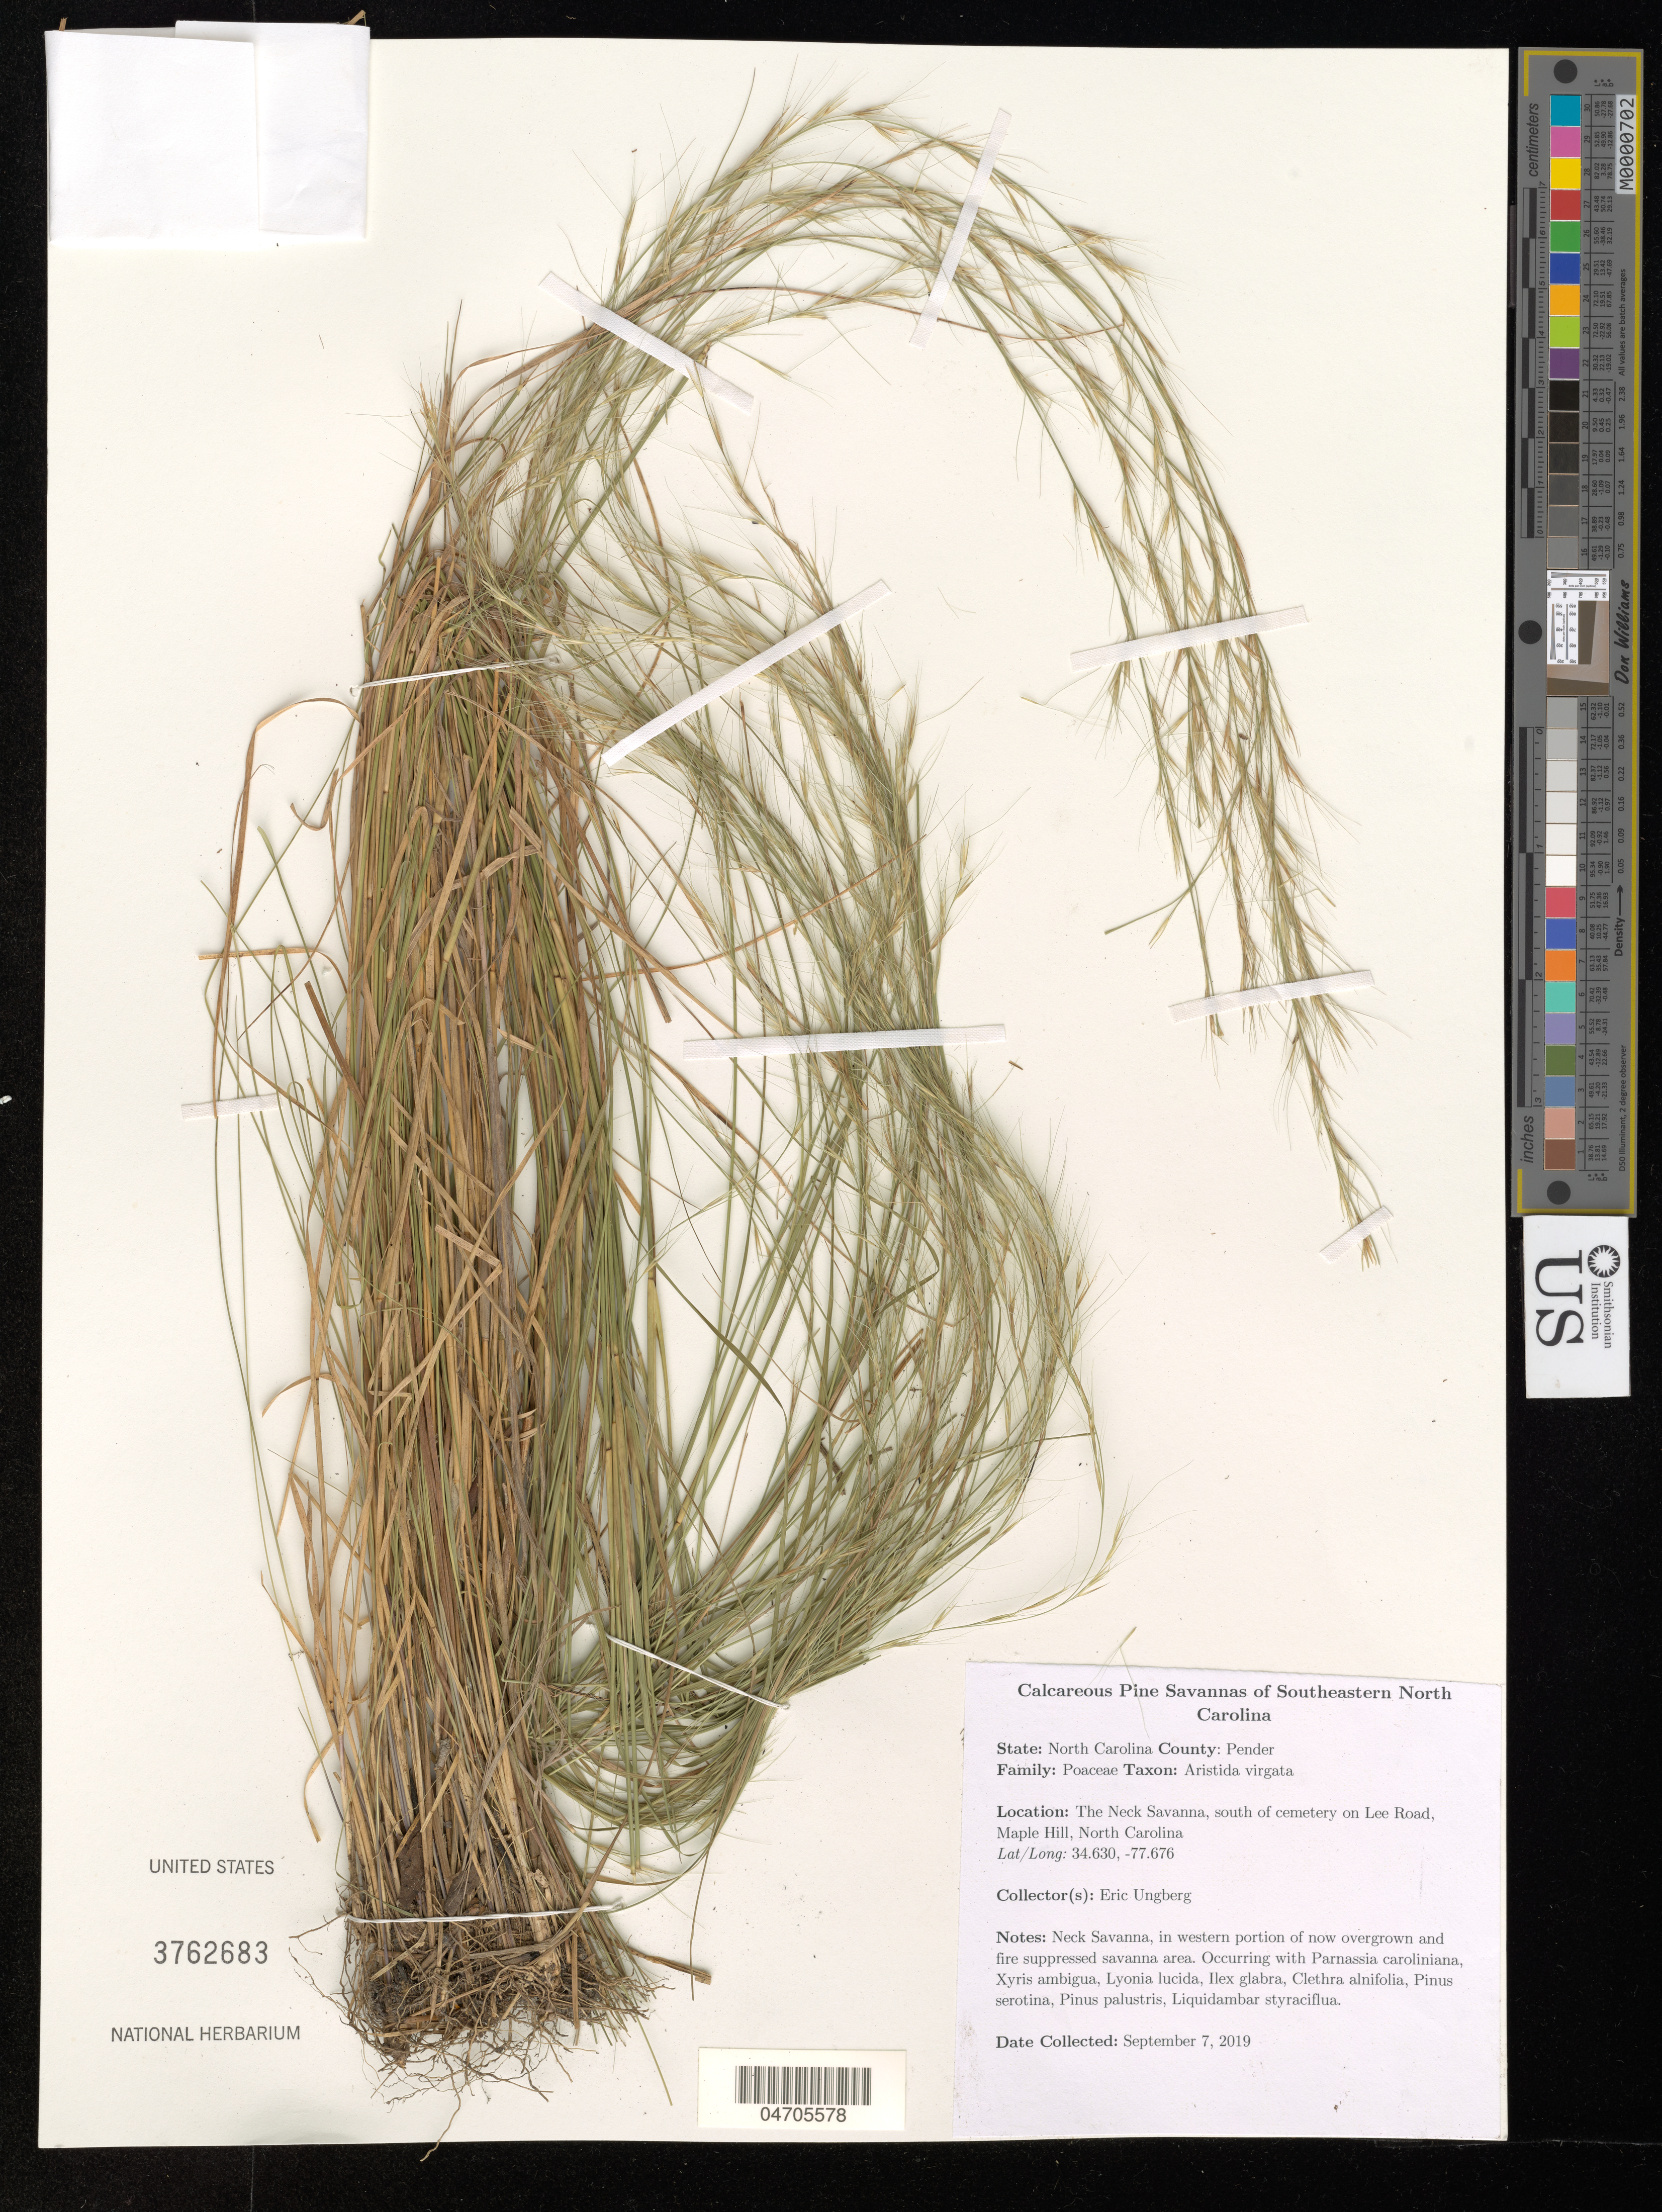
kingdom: Plantae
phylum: Tracheophyta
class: Liliopsida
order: Poales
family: Poaceae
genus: Aristida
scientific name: Aristida virgata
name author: Trin.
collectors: E. Ungberg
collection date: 2019-09-07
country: United States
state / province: North Carolina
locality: Calcareous Pine Savanna of Southeastern North Carolina. County: Pender. The Neck Savanna, south of cemetery on Lee Road, Maple Hill. Neck Savanna area, in western portion of now overgrown and fire suppressed savanna area.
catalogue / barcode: US 3762683